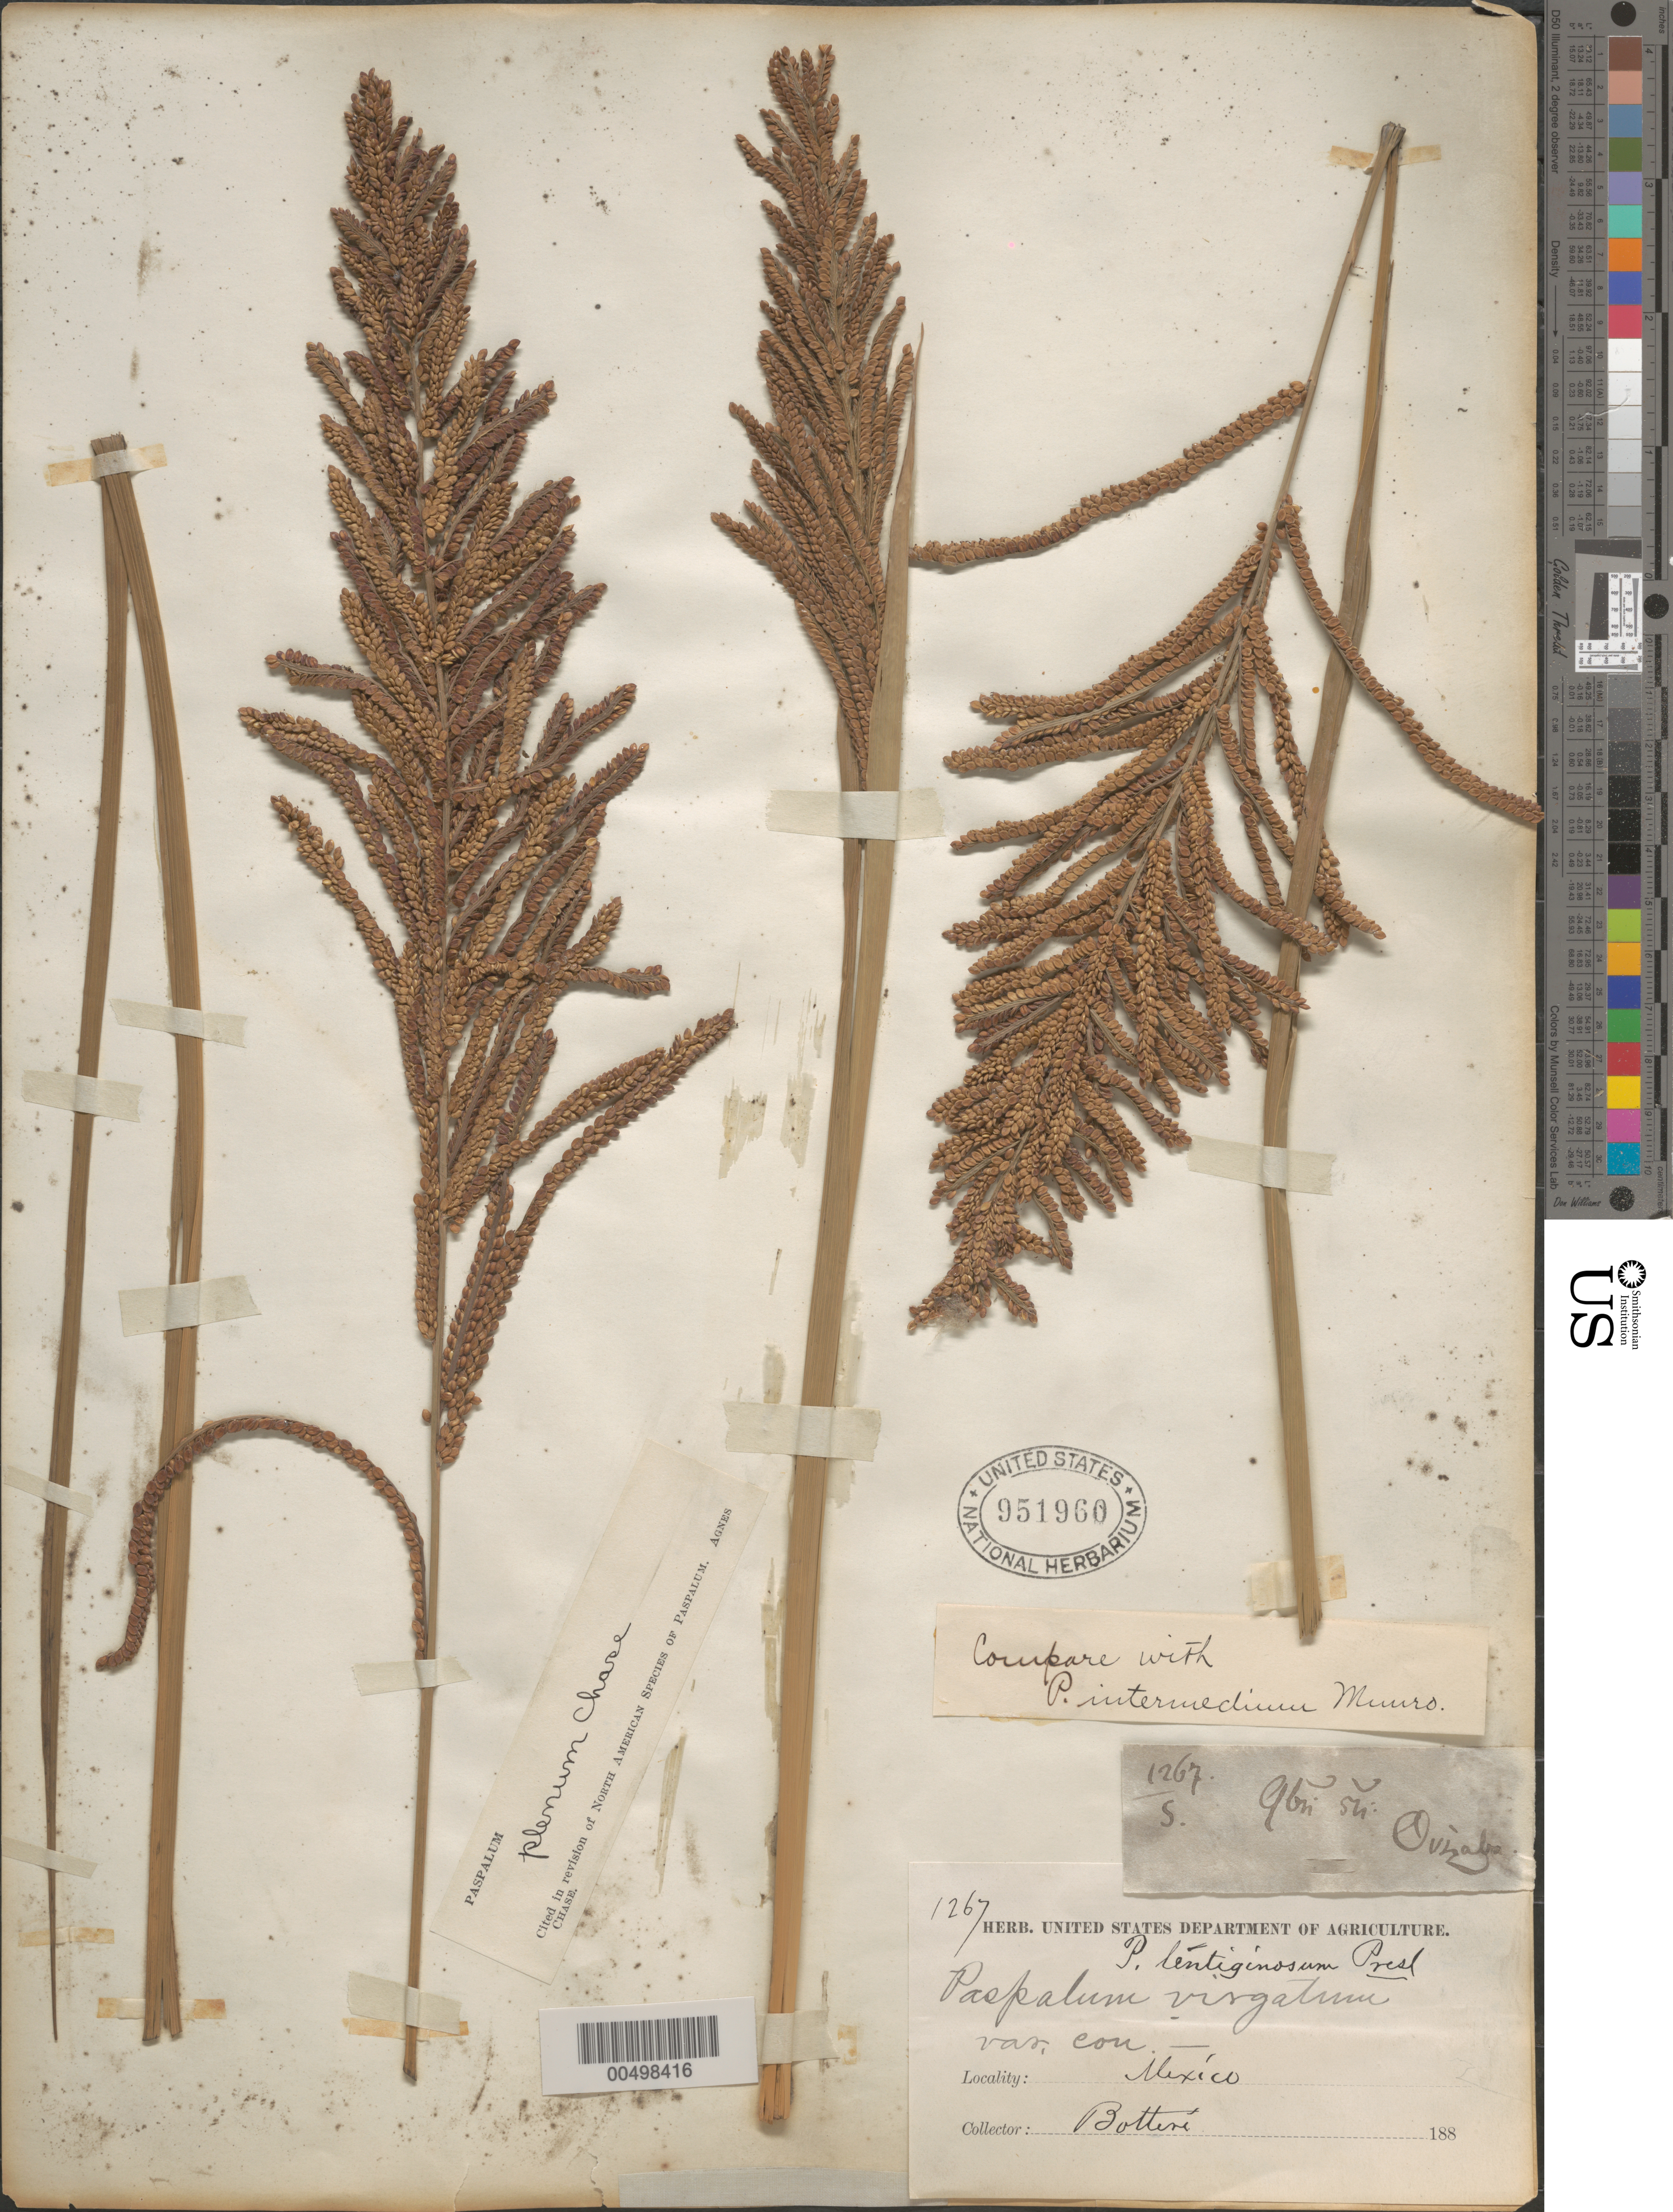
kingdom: Plantae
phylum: Tracheophyta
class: Liliopsida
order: Poales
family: Poaceae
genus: Paspalum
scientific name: Paspalum plenum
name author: Chase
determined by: Chase, [M.] Agnes, (US)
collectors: -. Botteri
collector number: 1267S.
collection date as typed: Apr 1854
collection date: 1854-04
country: Mexico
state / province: Veracruz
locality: Orizaba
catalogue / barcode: US 951960